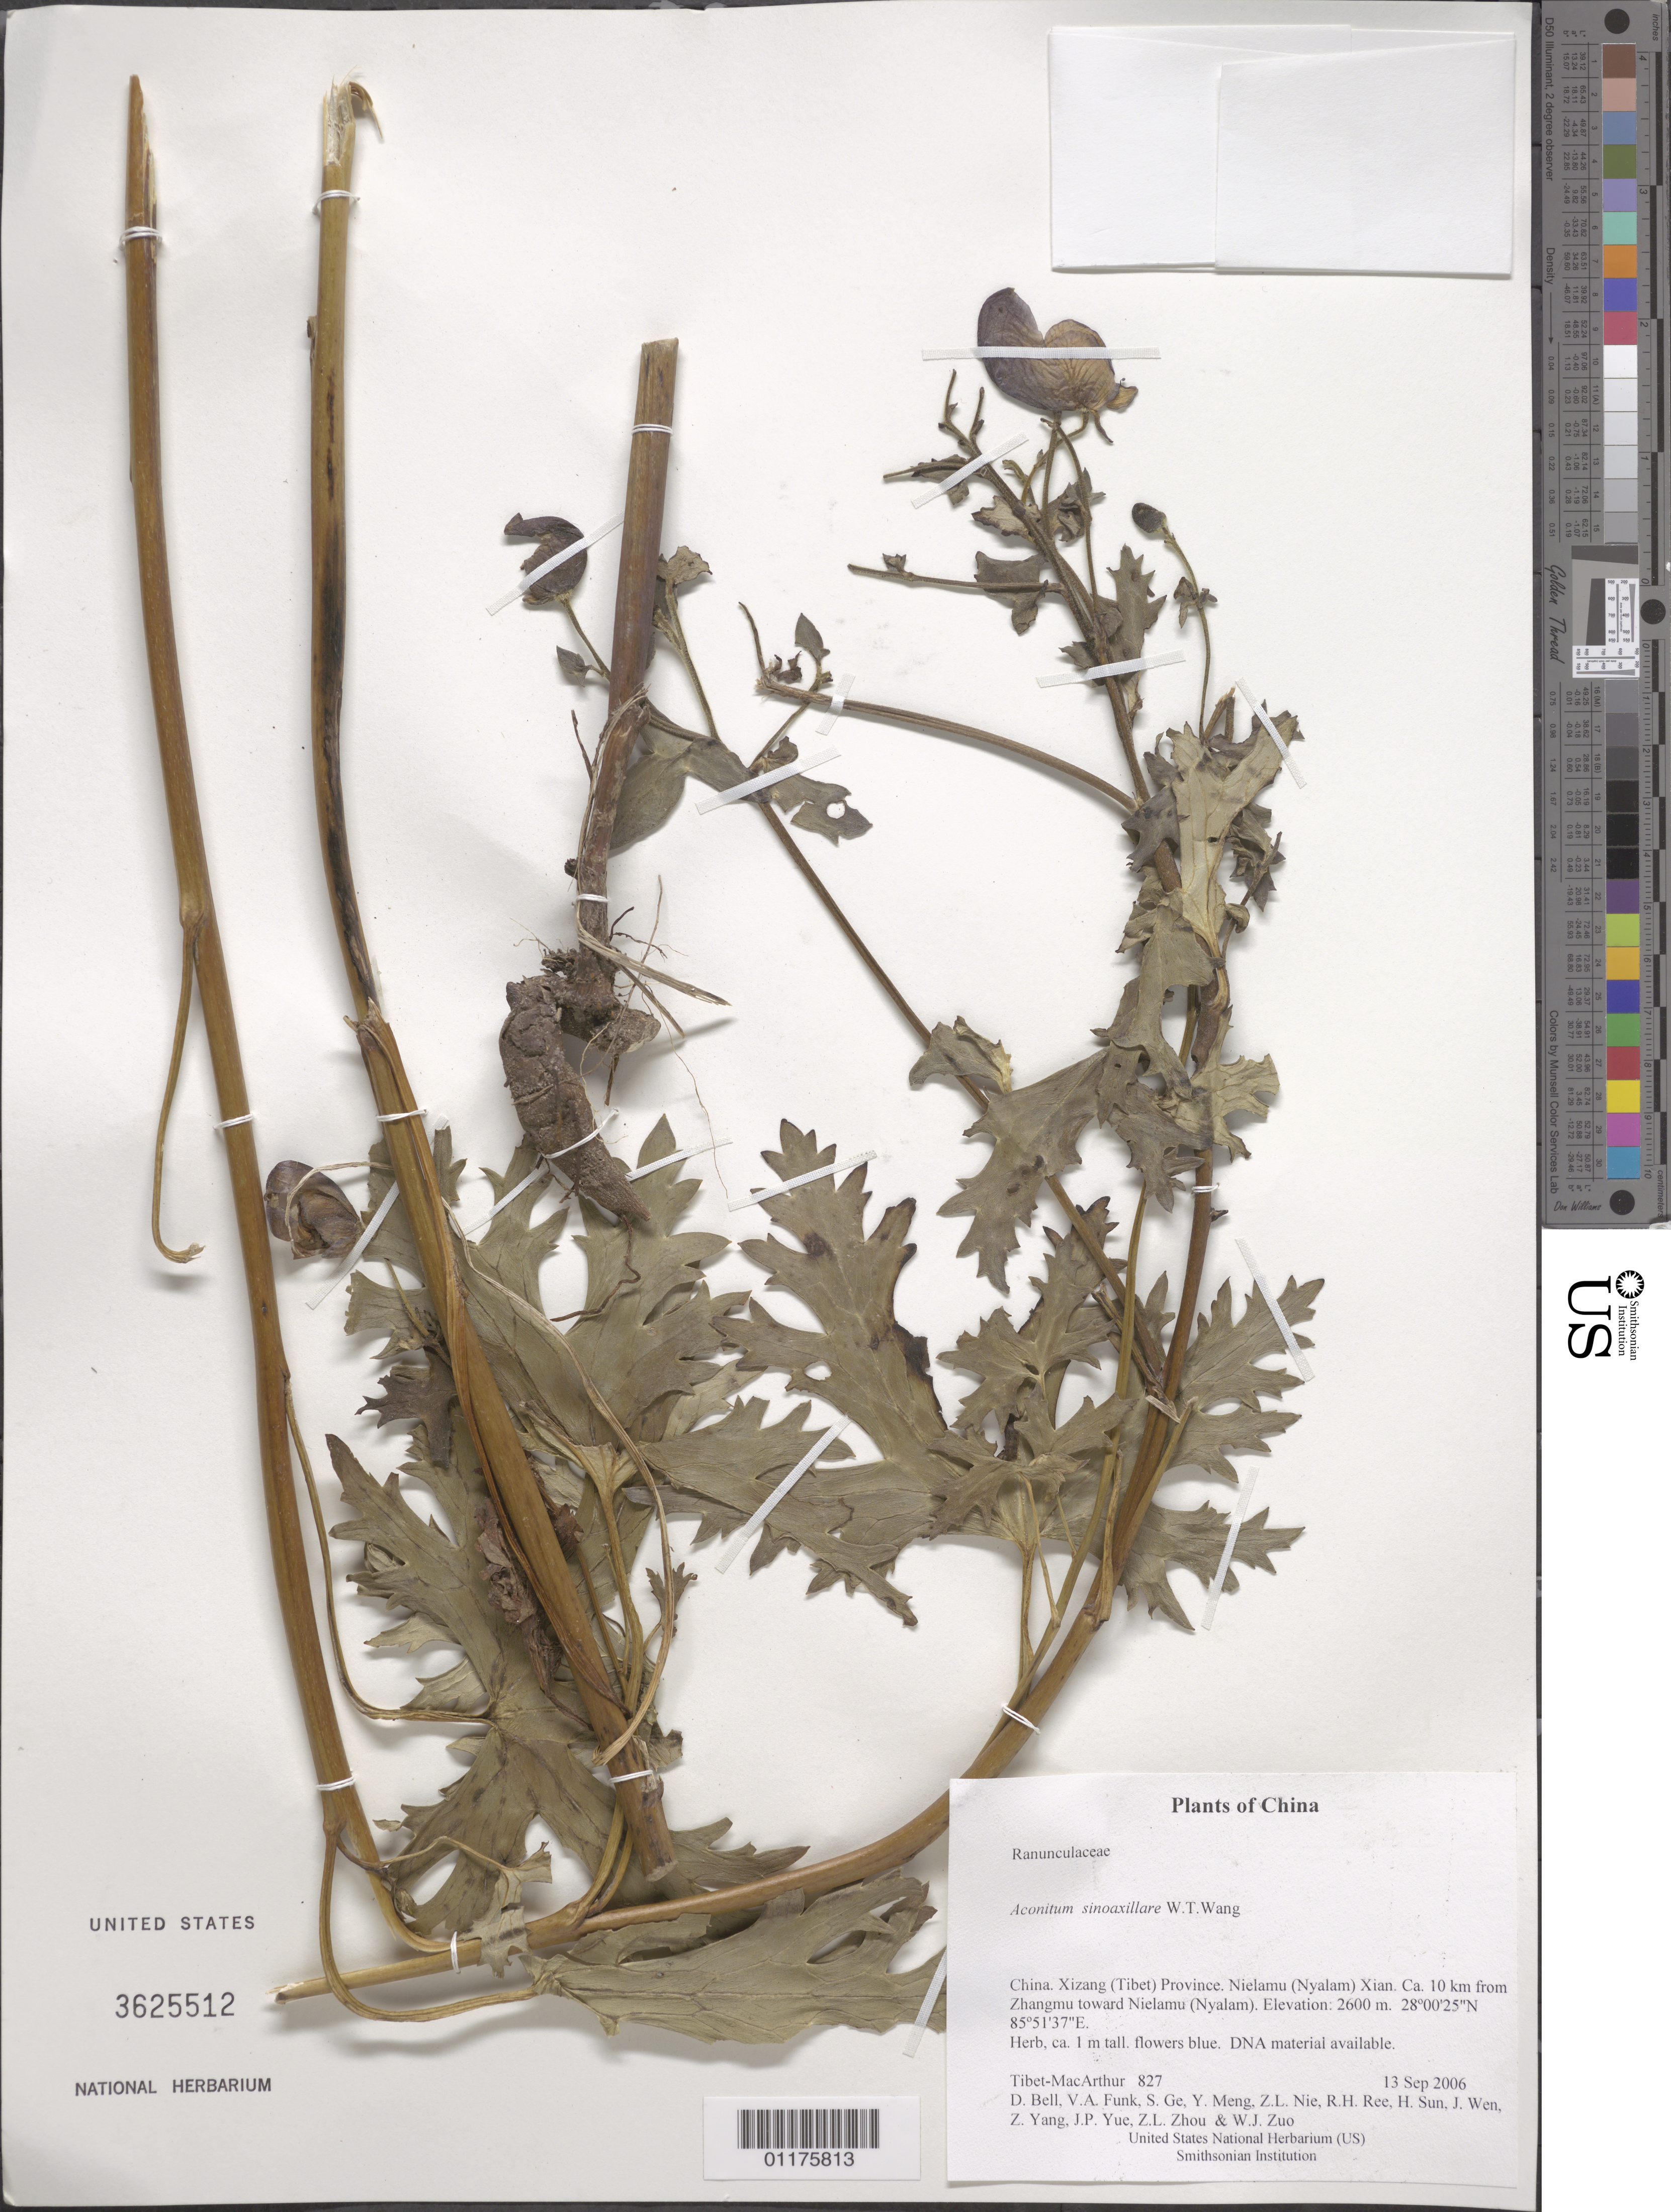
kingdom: Plantae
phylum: Tracheophyta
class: Magnoliopsida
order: Ranunculales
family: Ranunculaceae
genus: Aconitum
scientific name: Aconitum sinoaxillare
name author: W.T. Wang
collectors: Tibet-MacArthur, D. A. Bell, V. Funk, S. Ge, Y. Meng, Z. Nie, R. Ree, H. Sun, J. Wen, Z. Yang, J. Yue, Z. Zhou & W. Zuo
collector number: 827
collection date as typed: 13 Sep 2006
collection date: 2006-09-13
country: China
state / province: Xizang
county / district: Nielamu (Nyalam) Xian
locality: Ca. 10 km from Zhangmu toward Nielamu (Nyalam).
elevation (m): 2600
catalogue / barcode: US 3625512